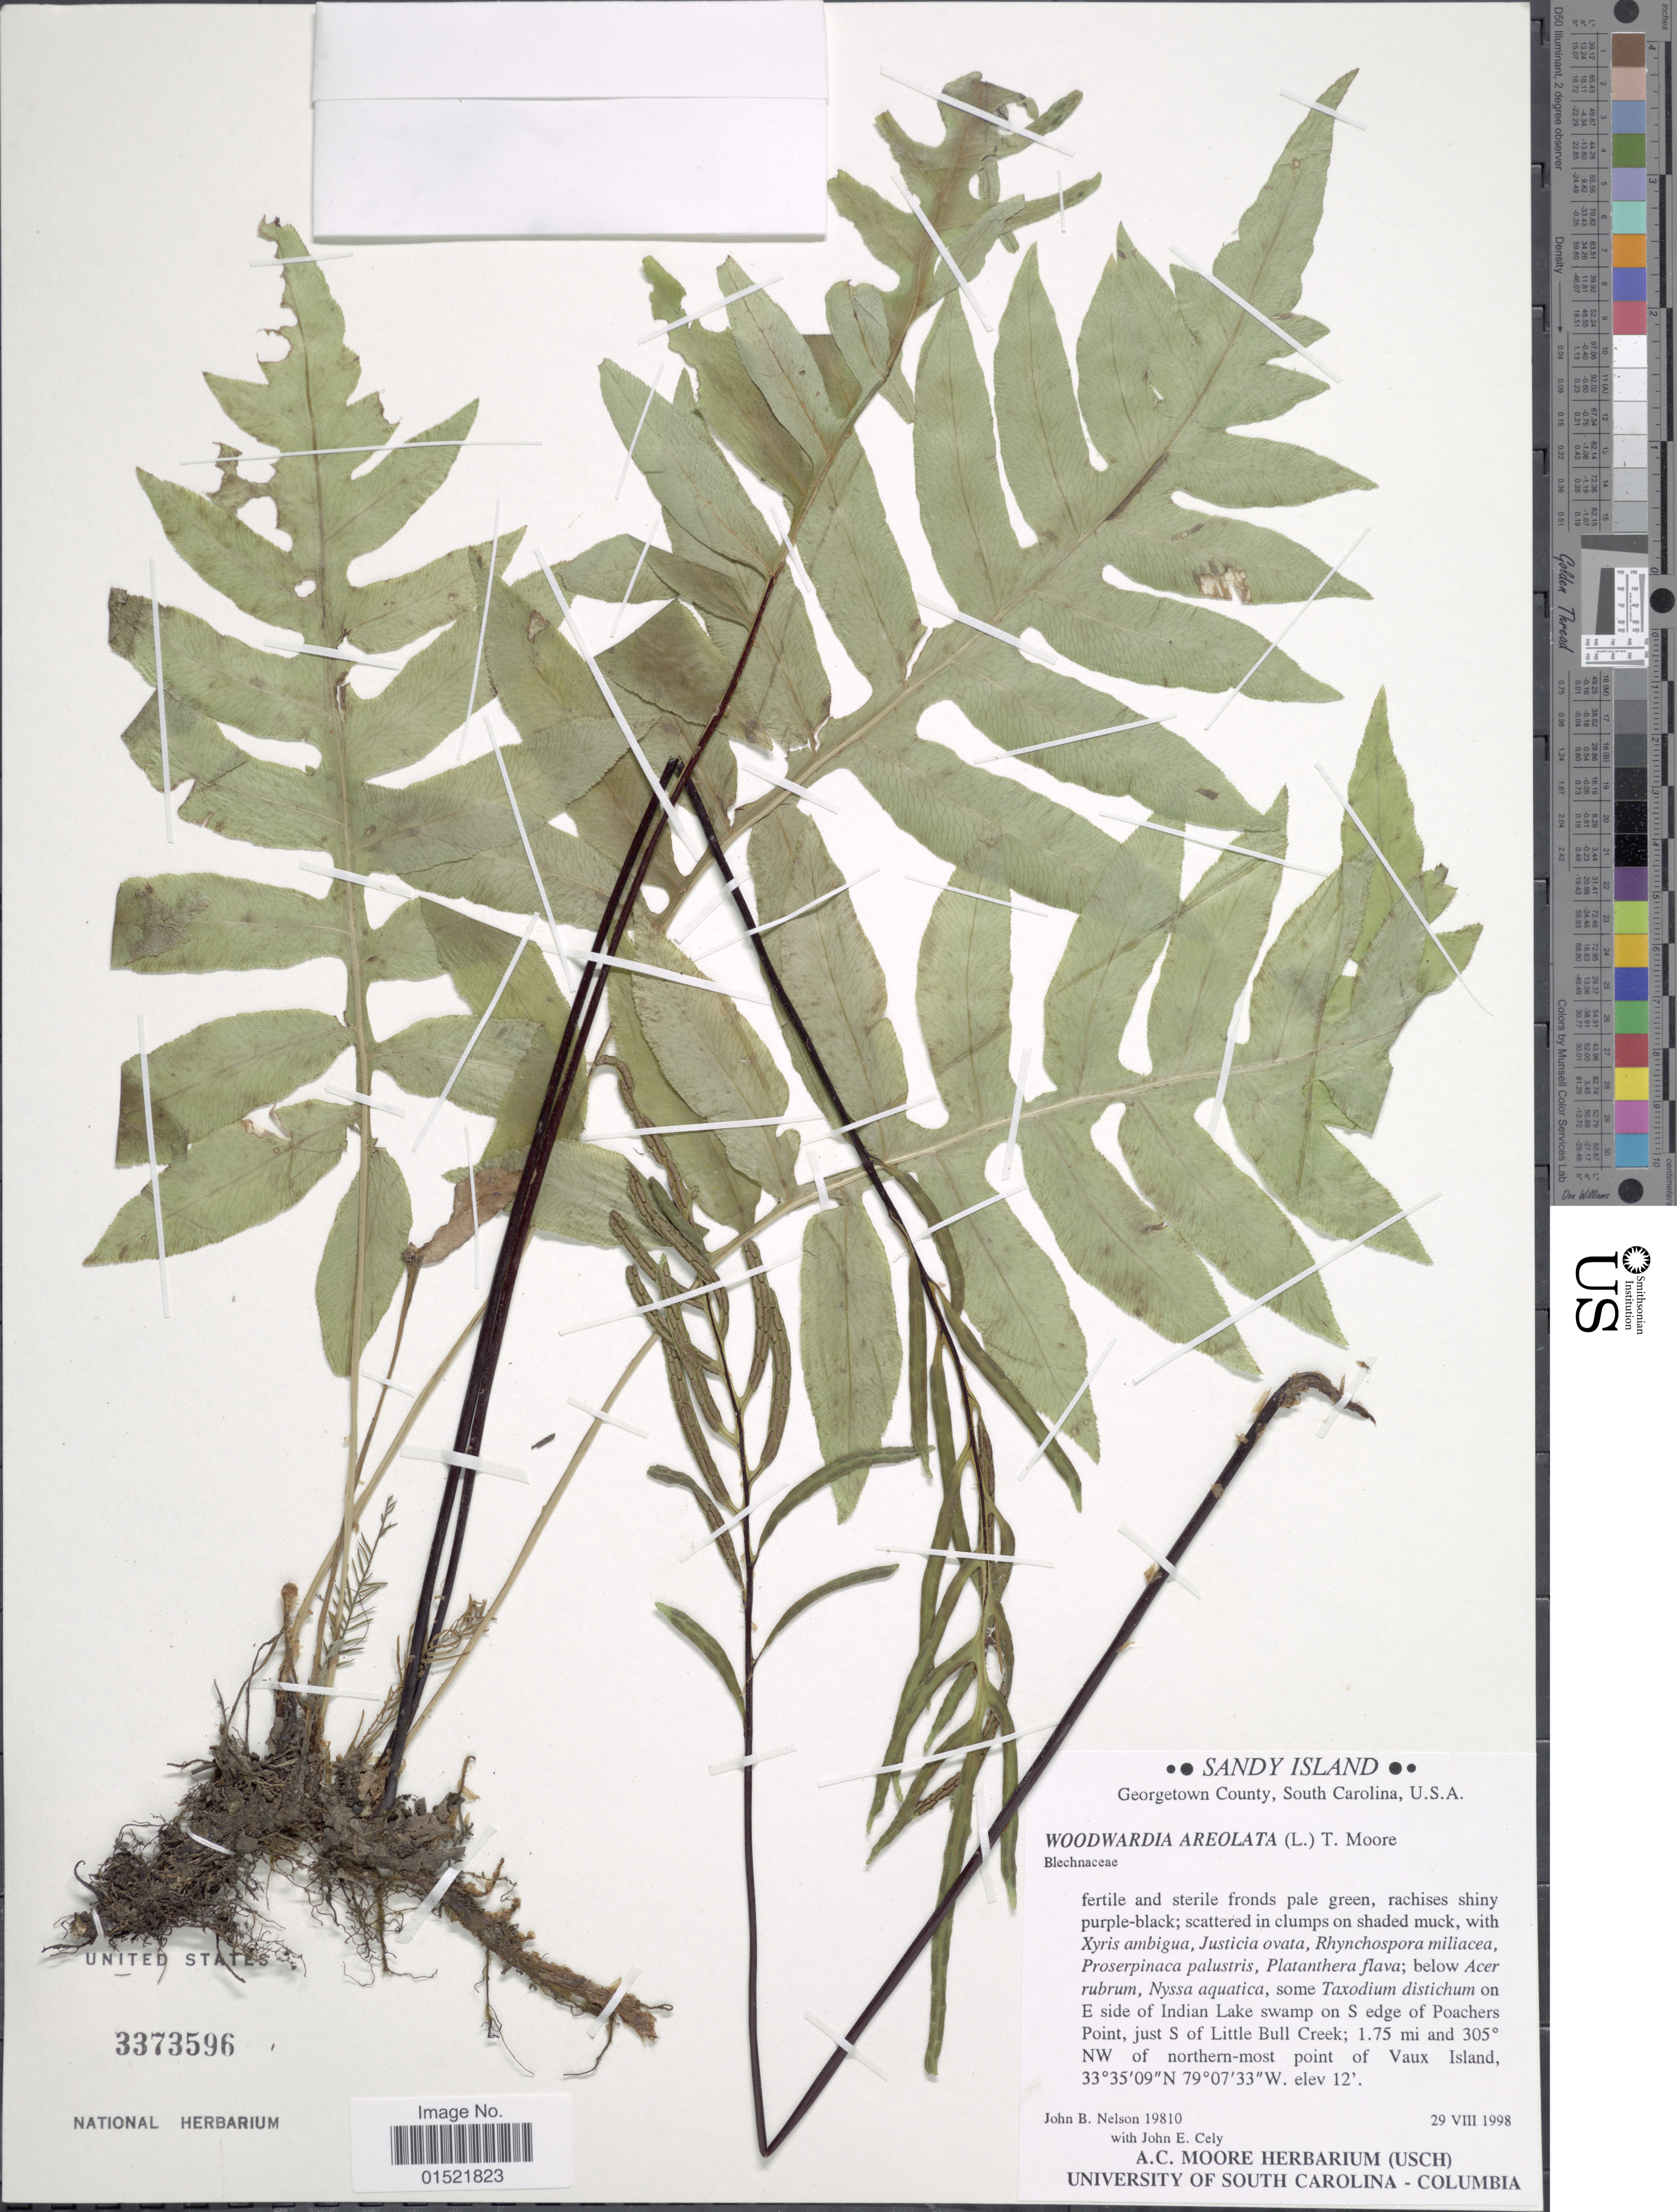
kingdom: Plantae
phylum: Tracheophyta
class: Polypodiopsida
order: Polypodiales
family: Blechnaceae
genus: Woodwardia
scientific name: Woodwardia areolata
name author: (L.) T. Moore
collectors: J. Nelson & J. Cely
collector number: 19810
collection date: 1998-08-29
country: United States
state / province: South Carolina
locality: Sandy Island, Georgetown County, E side of Indian Lake swamp on S edge of Pachers Point, just S of Little Bull Creek; 1.75 mi and 305° NW of Northern-most point of Vaux Island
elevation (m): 4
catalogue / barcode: US 3373596